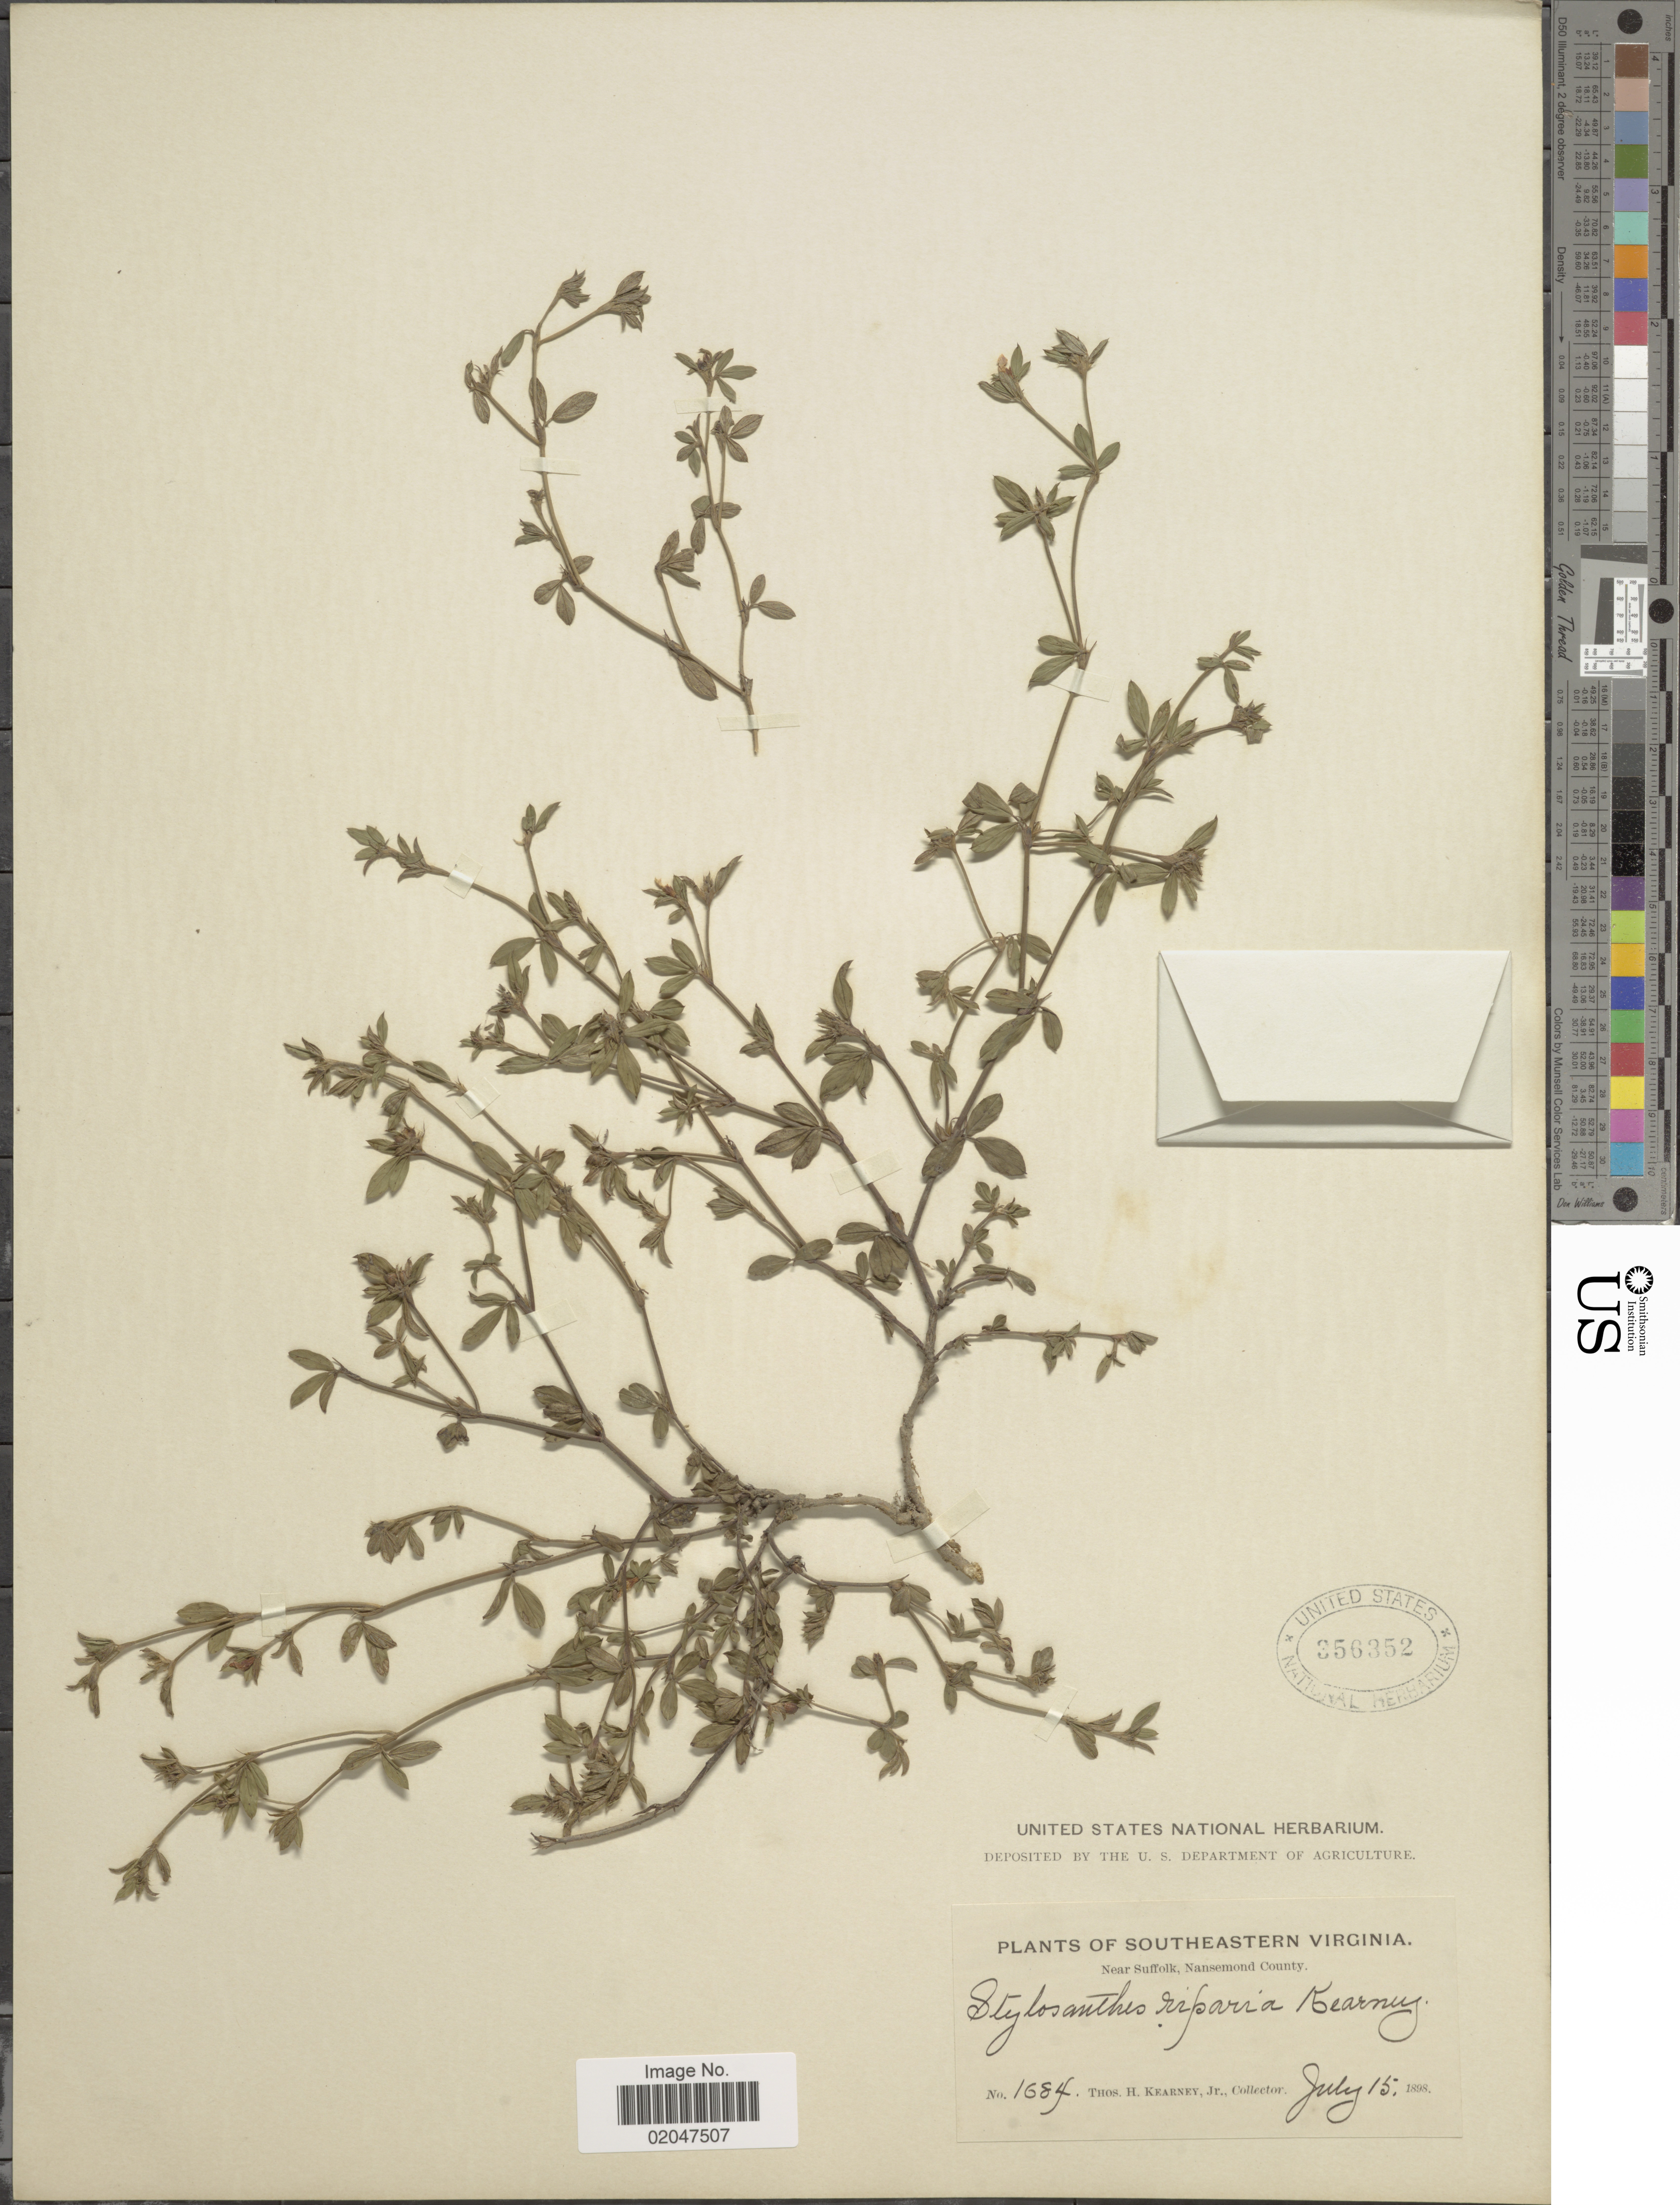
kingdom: Plantae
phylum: Tracheophyta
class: Magnoliopsida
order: Fabales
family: Fabaceae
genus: Stylosanthes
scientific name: Stylosanthes biflora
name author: (L.) Britton et al.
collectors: T. H. Kearney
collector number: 1684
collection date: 1898-07-15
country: United States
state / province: Virginia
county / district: City of Suffolk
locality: Southeastern Virginia. Near Suffolk, Nansemond County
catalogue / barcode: US 356352